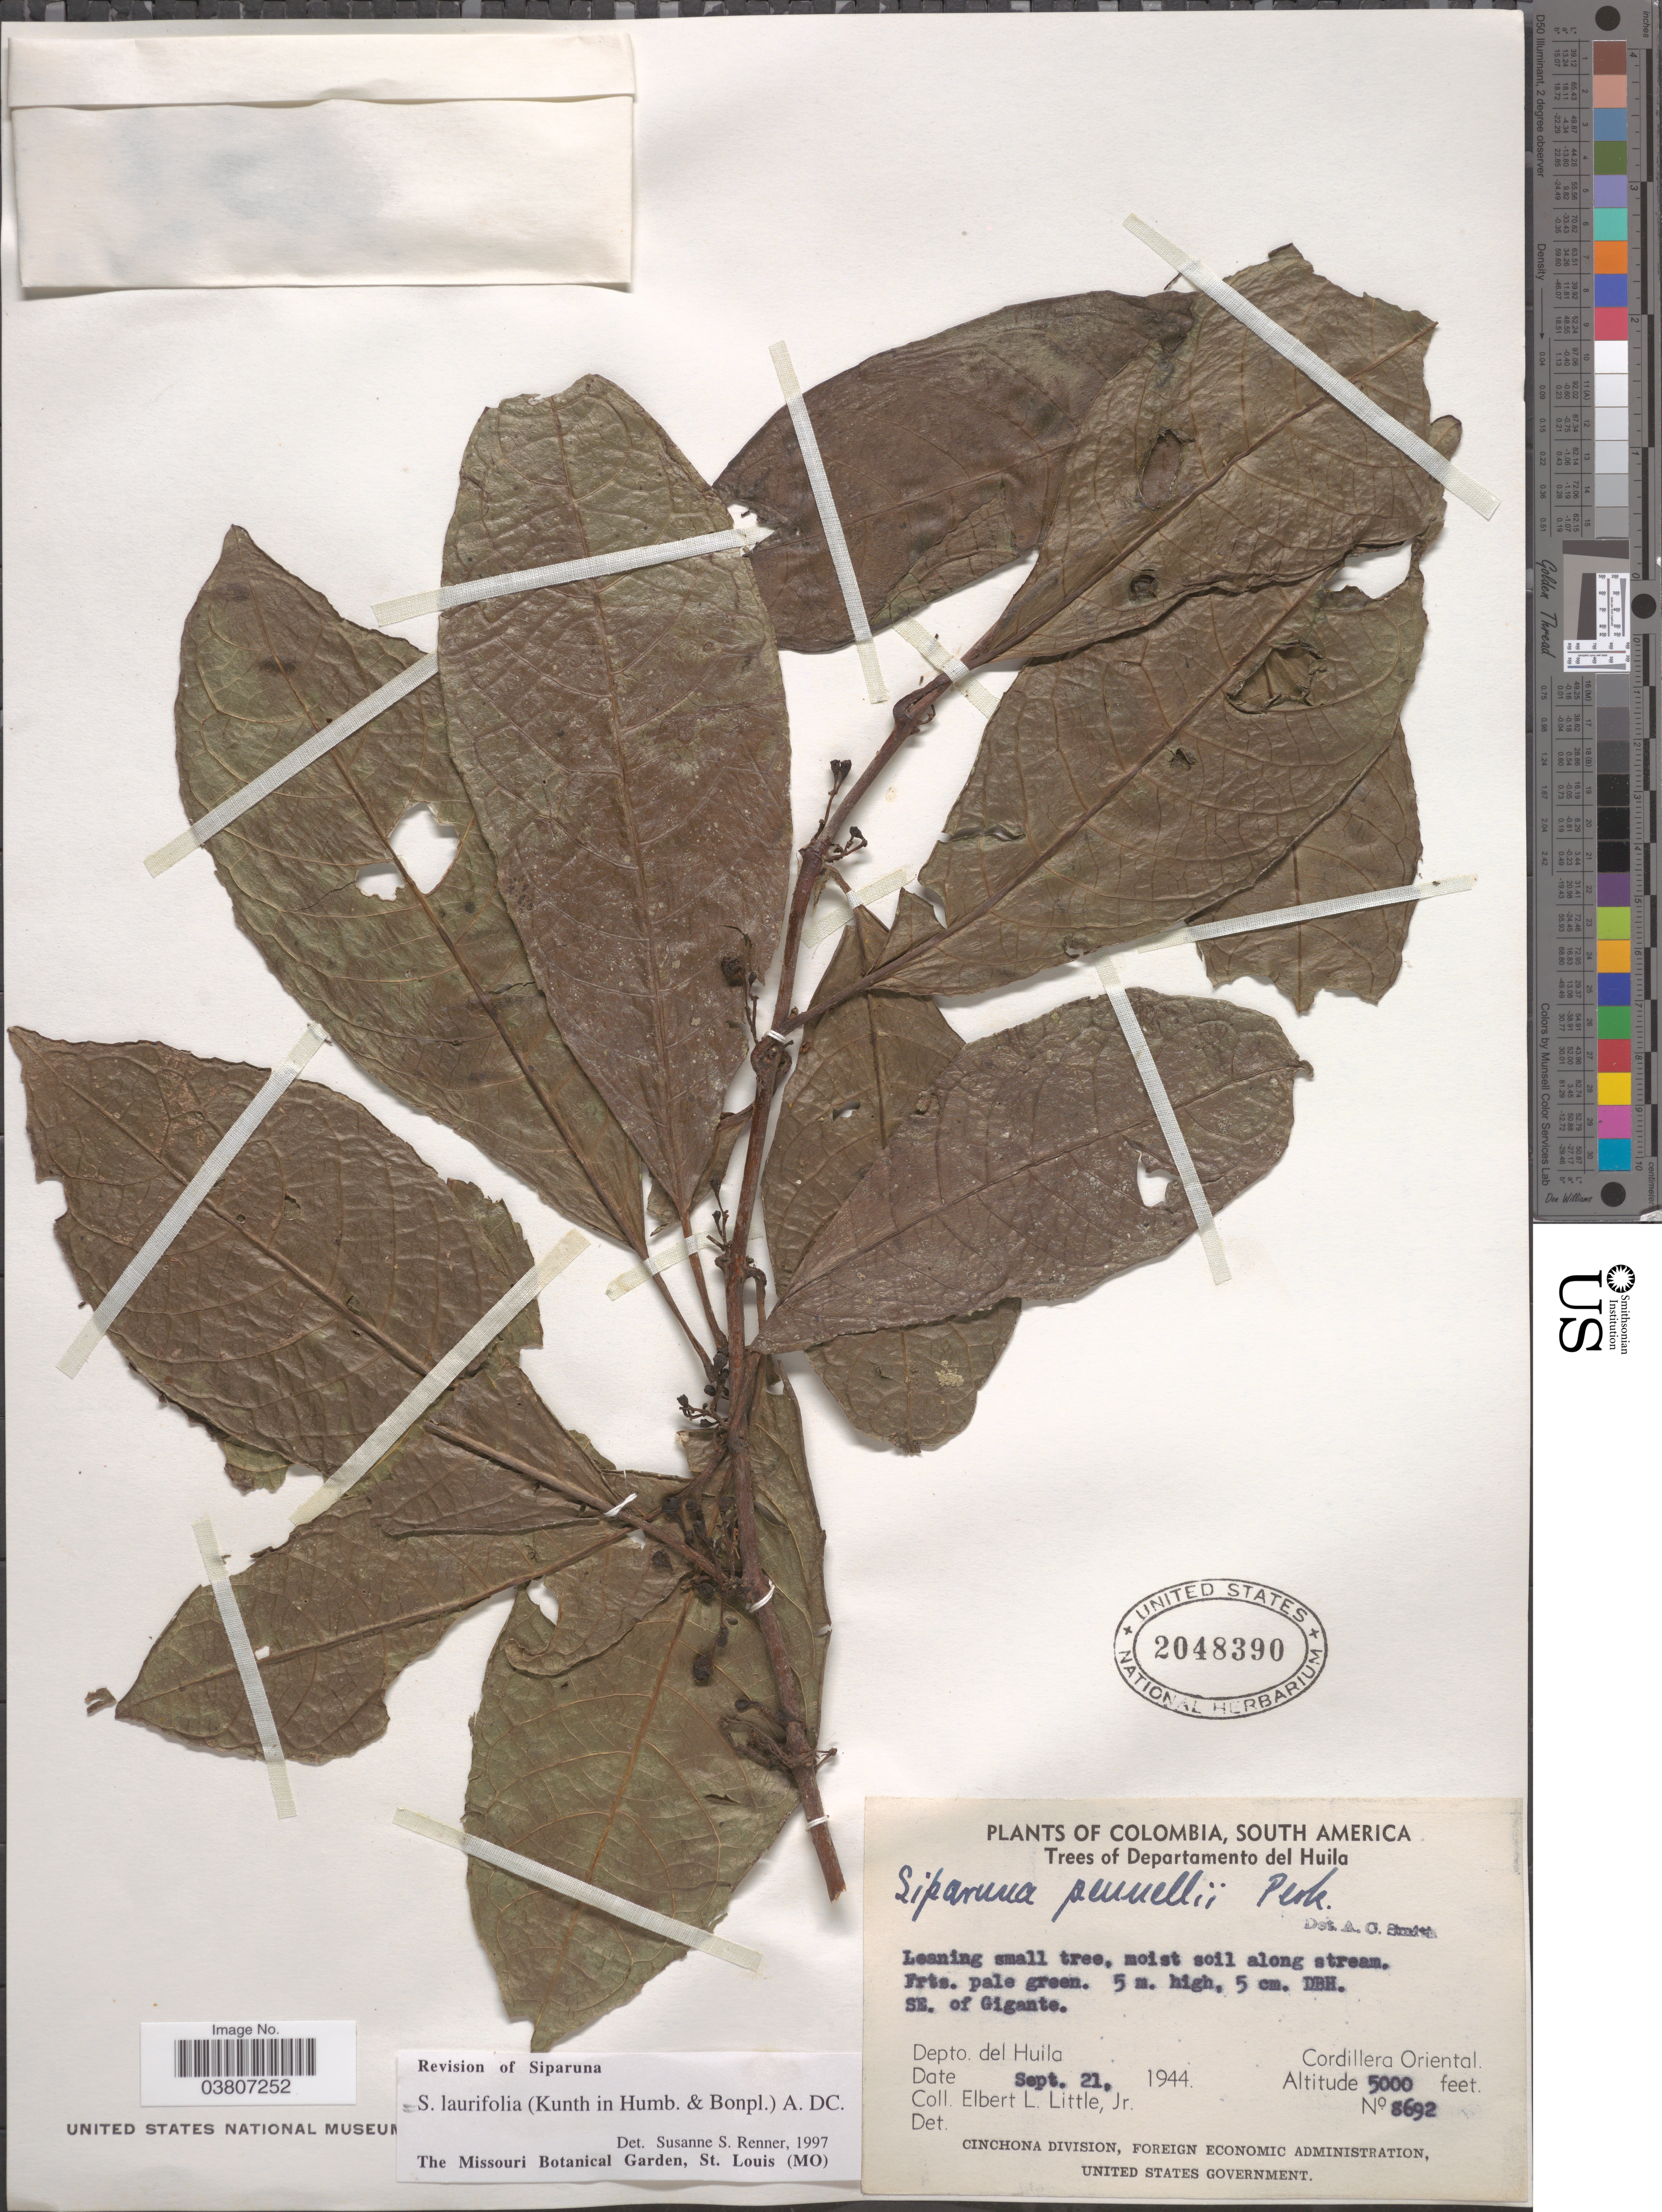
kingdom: Plantae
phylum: Tracheophyta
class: Magnoliopsida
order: Laurales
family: Siparunaceae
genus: Siparuna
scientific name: Siparuna laurifolia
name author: (Kunth) A. DC.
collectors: E. L. Little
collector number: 8692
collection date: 1944-09-21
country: Colombia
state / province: Huila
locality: SE. of Gigante. Depto. del Huila. Cordillera Oriental.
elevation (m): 1524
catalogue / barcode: US 2048390